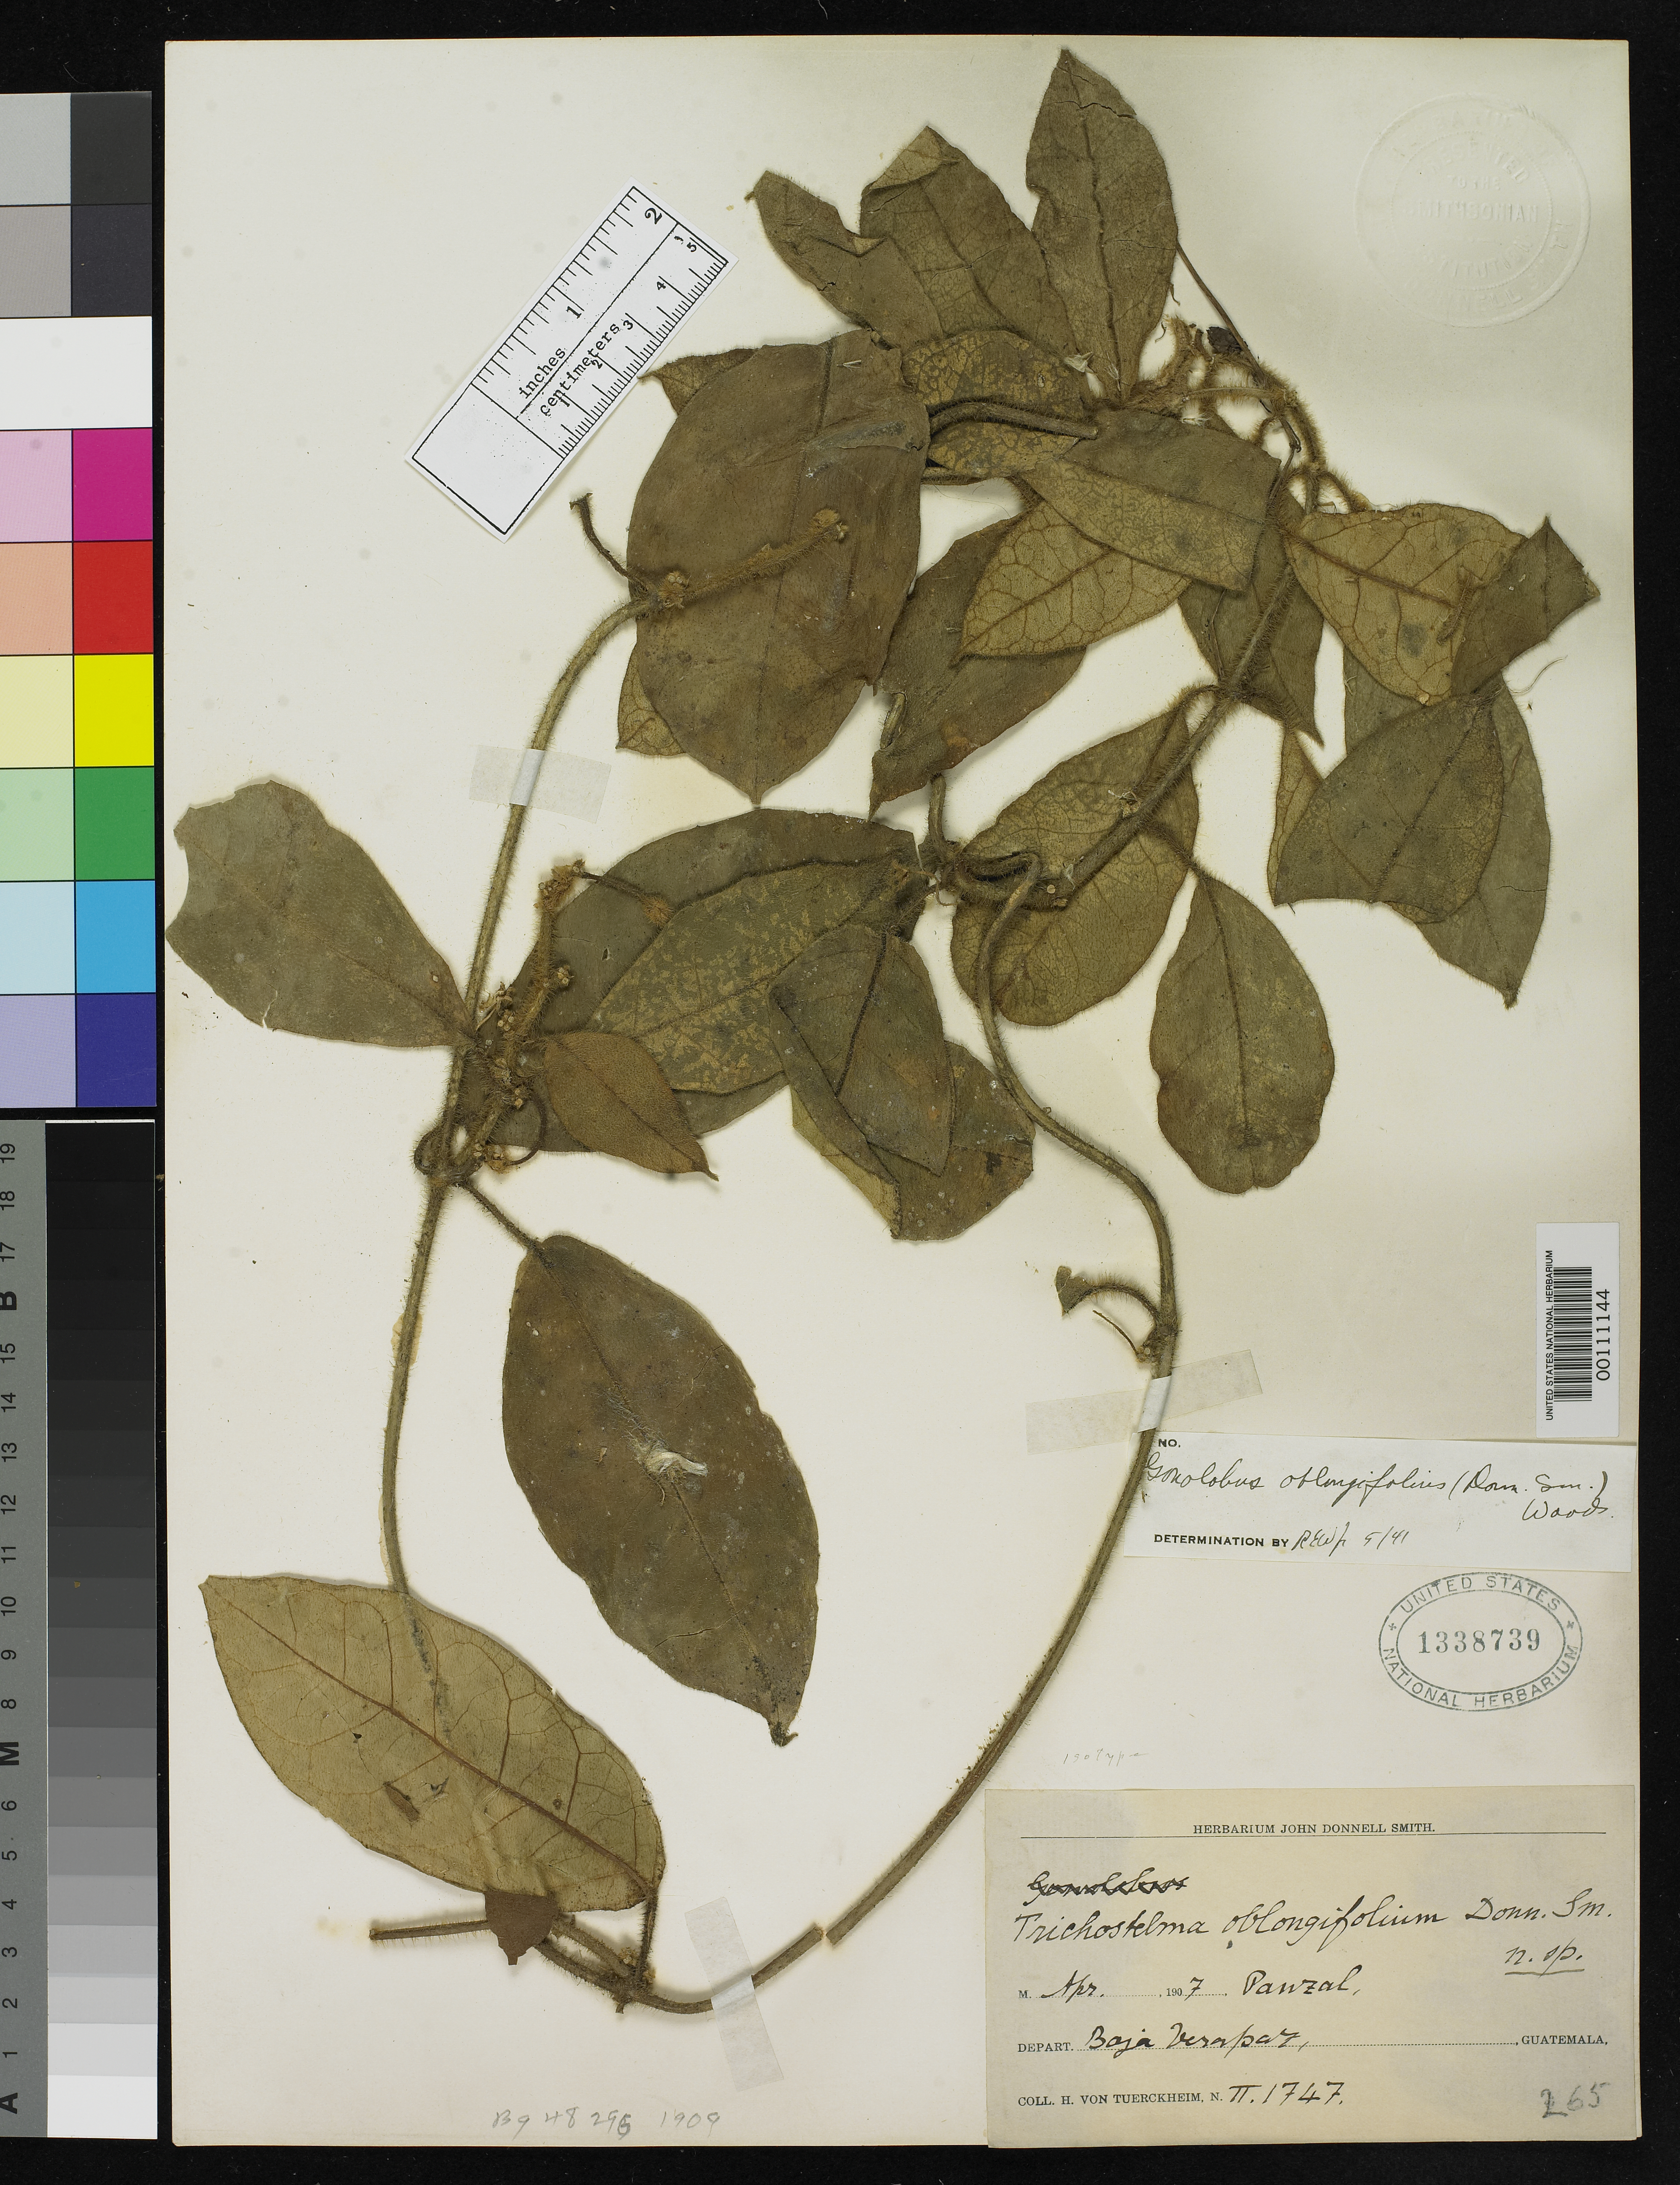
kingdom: Plantae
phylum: Tracheophyta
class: Magnoliopsida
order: Gentianales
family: Apocynaceae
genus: Trichostelma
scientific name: Trichostelma obongifolium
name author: Donn. Sm.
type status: Type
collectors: H. von Türckheim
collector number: II 1747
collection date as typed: Apr 1907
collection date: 1907-04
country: Guatemala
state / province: Baja Verapaz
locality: At Panzal.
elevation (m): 1000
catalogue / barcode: US 1338739